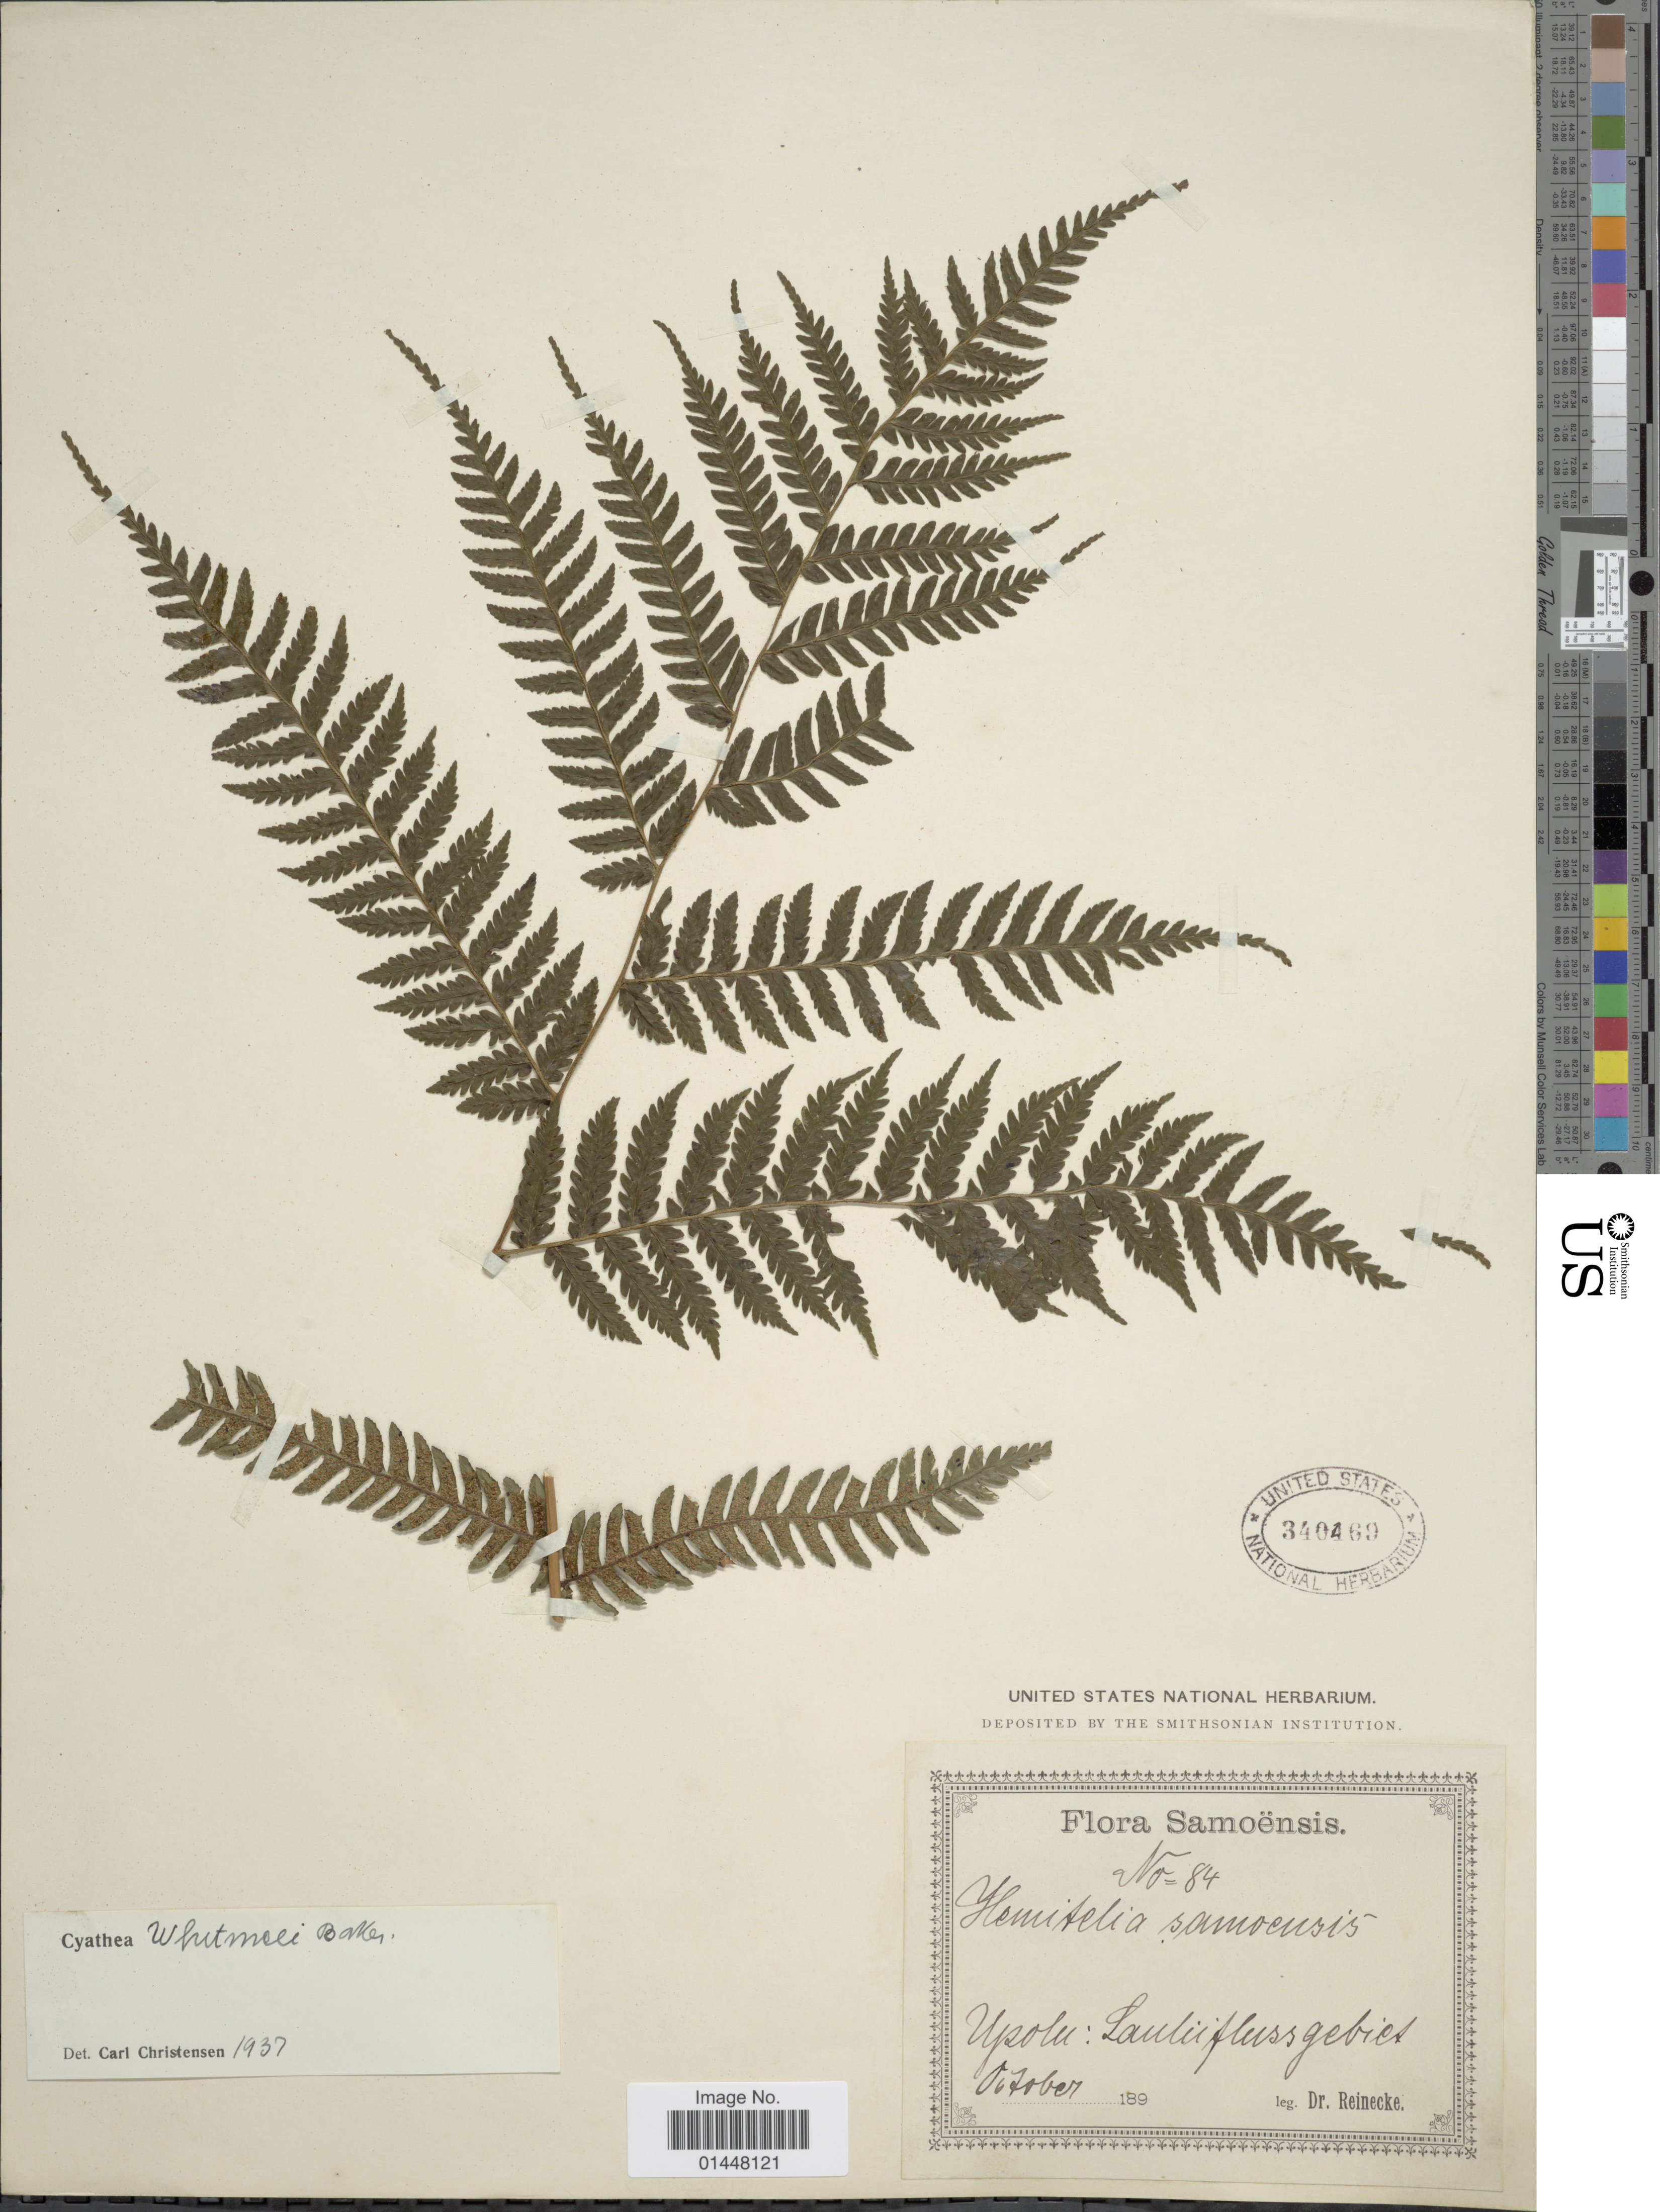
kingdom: Plantae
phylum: Tracheophyta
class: Polypodiopsida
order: Cyatheales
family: Cyatheaceae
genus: Sphaeropteris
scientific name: Sphaeropteris samoensis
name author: (Baker)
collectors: -- Reinecke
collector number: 84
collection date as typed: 189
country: Samoa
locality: Samoensis. Upolo: Laulifluss gebeit [interpreted]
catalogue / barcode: US 340469